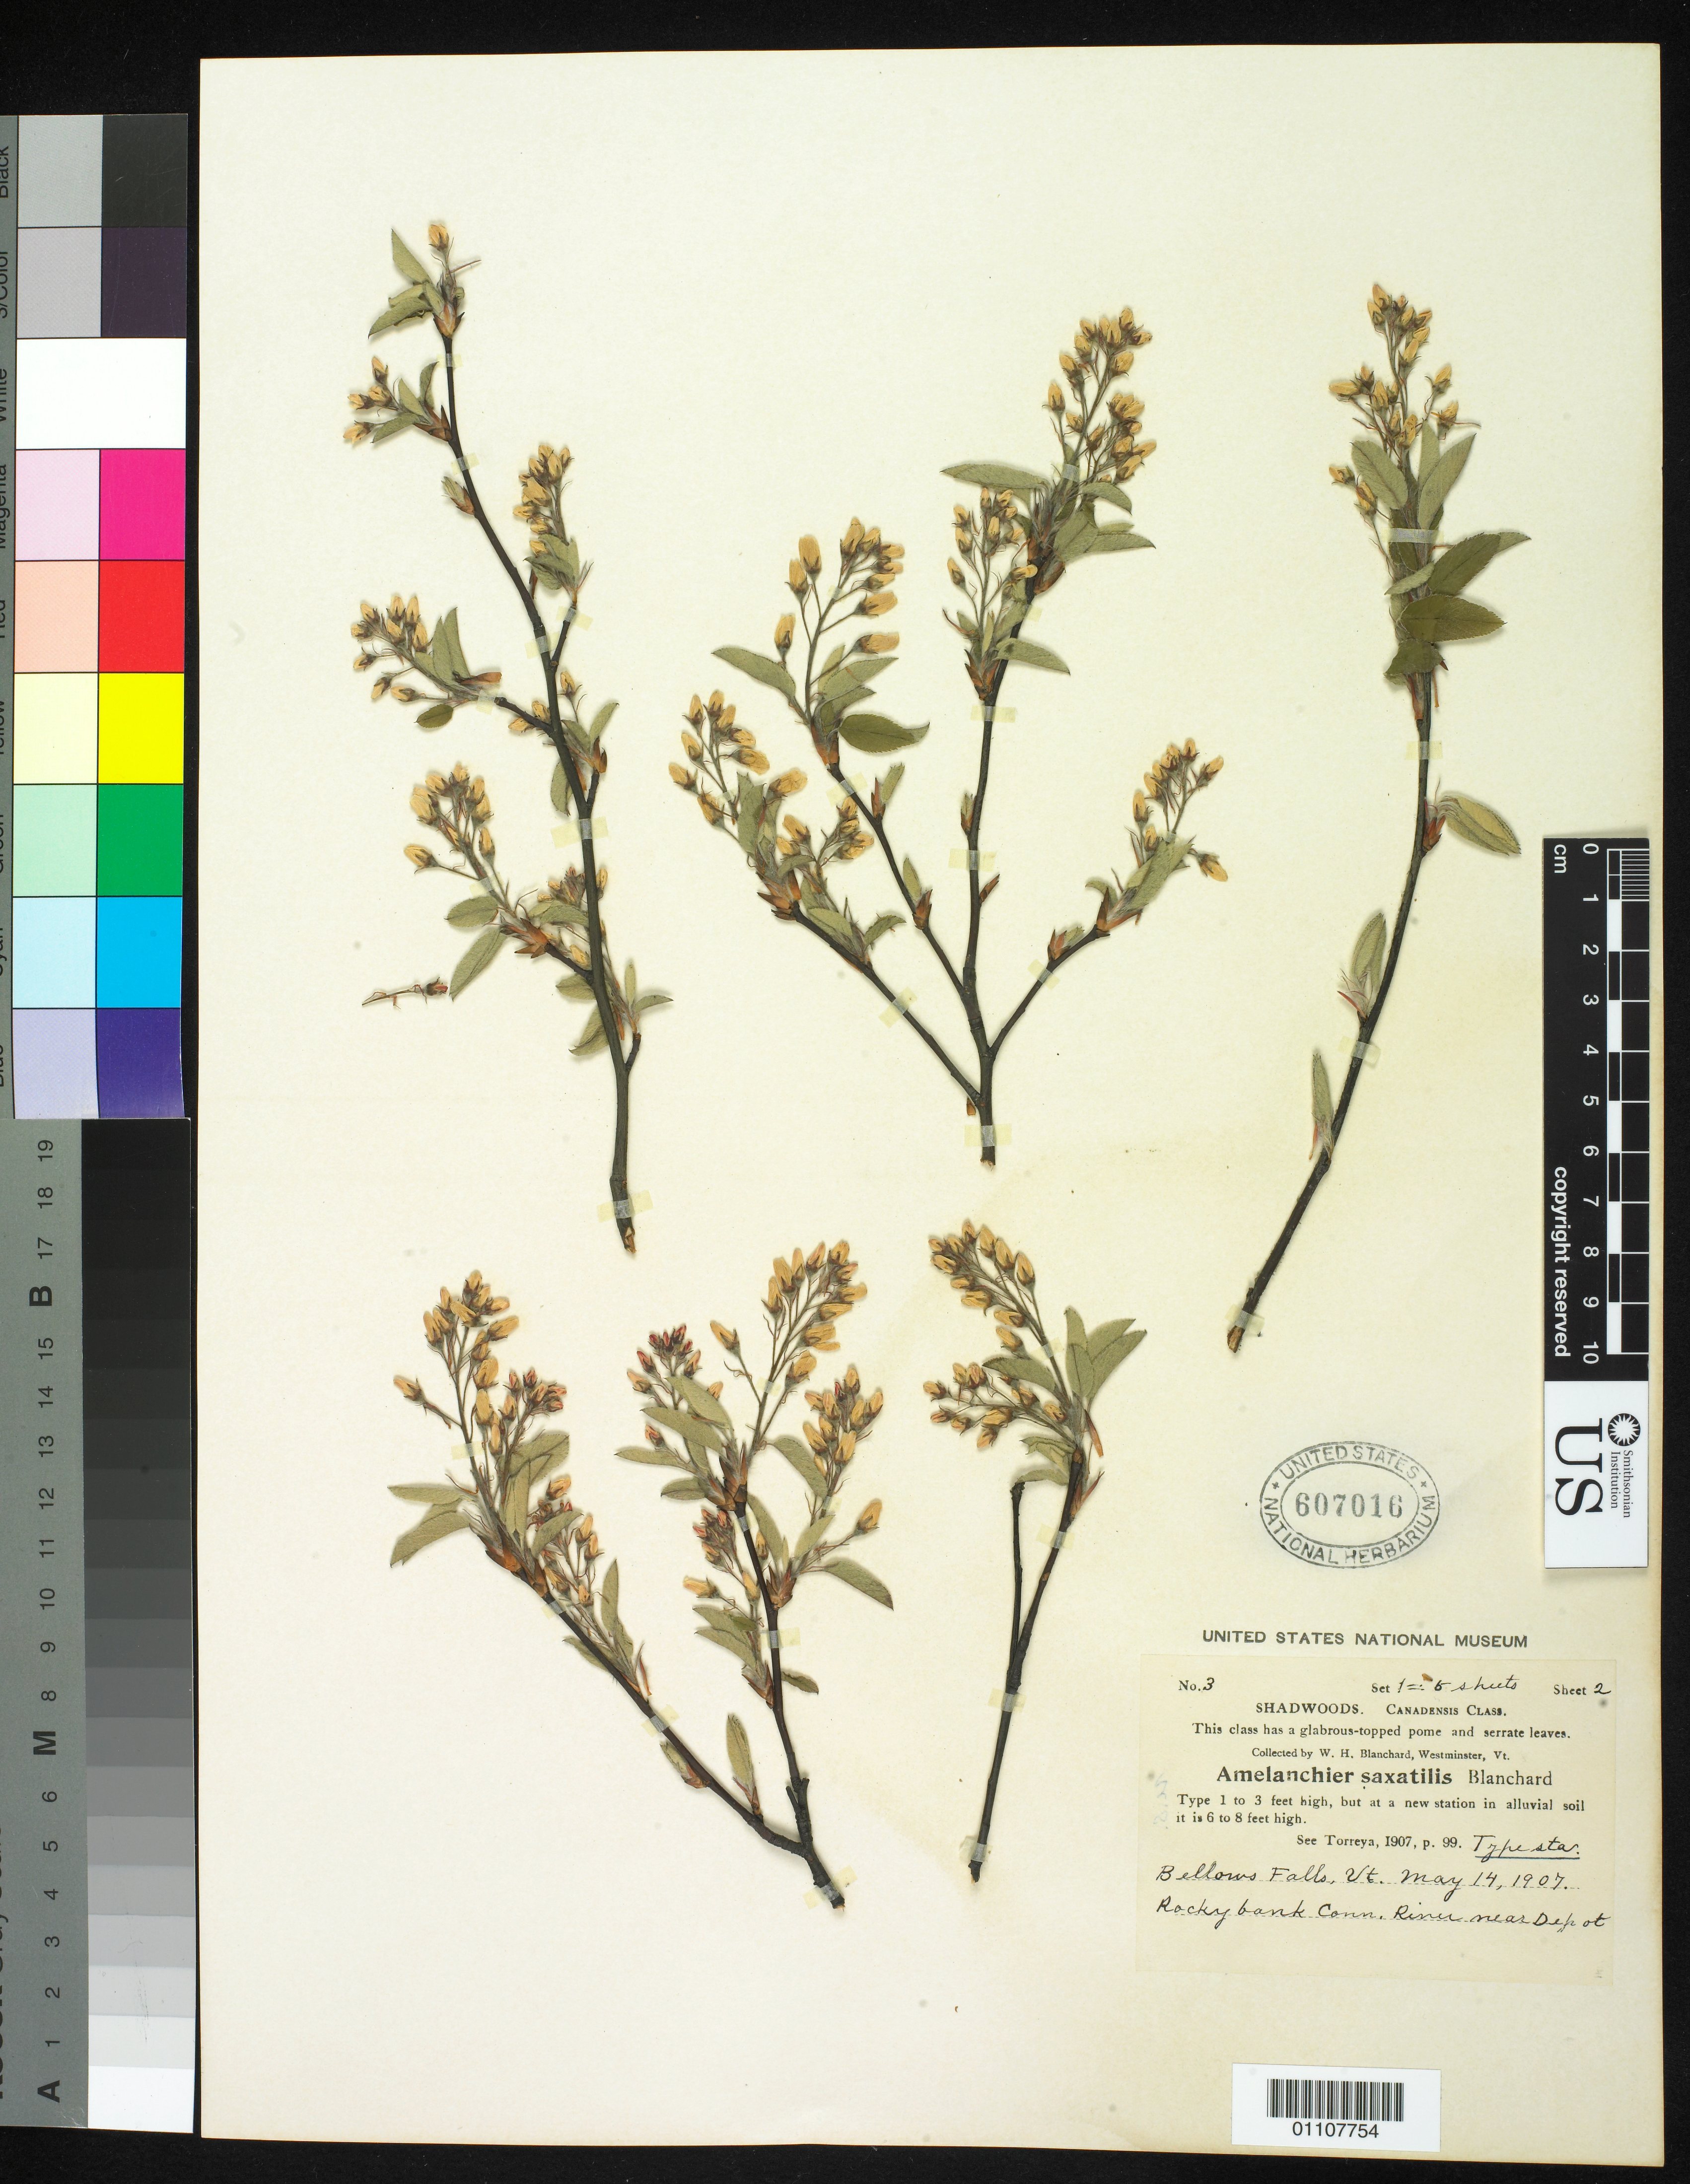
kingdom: Plantae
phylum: Tracheophyta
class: Magnoliopsida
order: Rosales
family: Rosaceae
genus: Amelanchier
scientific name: Amelanchier saxatilis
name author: Blanch.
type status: Possible Syntype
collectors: W. H. Blanchard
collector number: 3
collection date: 1907-05-14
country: United States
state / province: Vermont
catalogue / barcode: US 607016